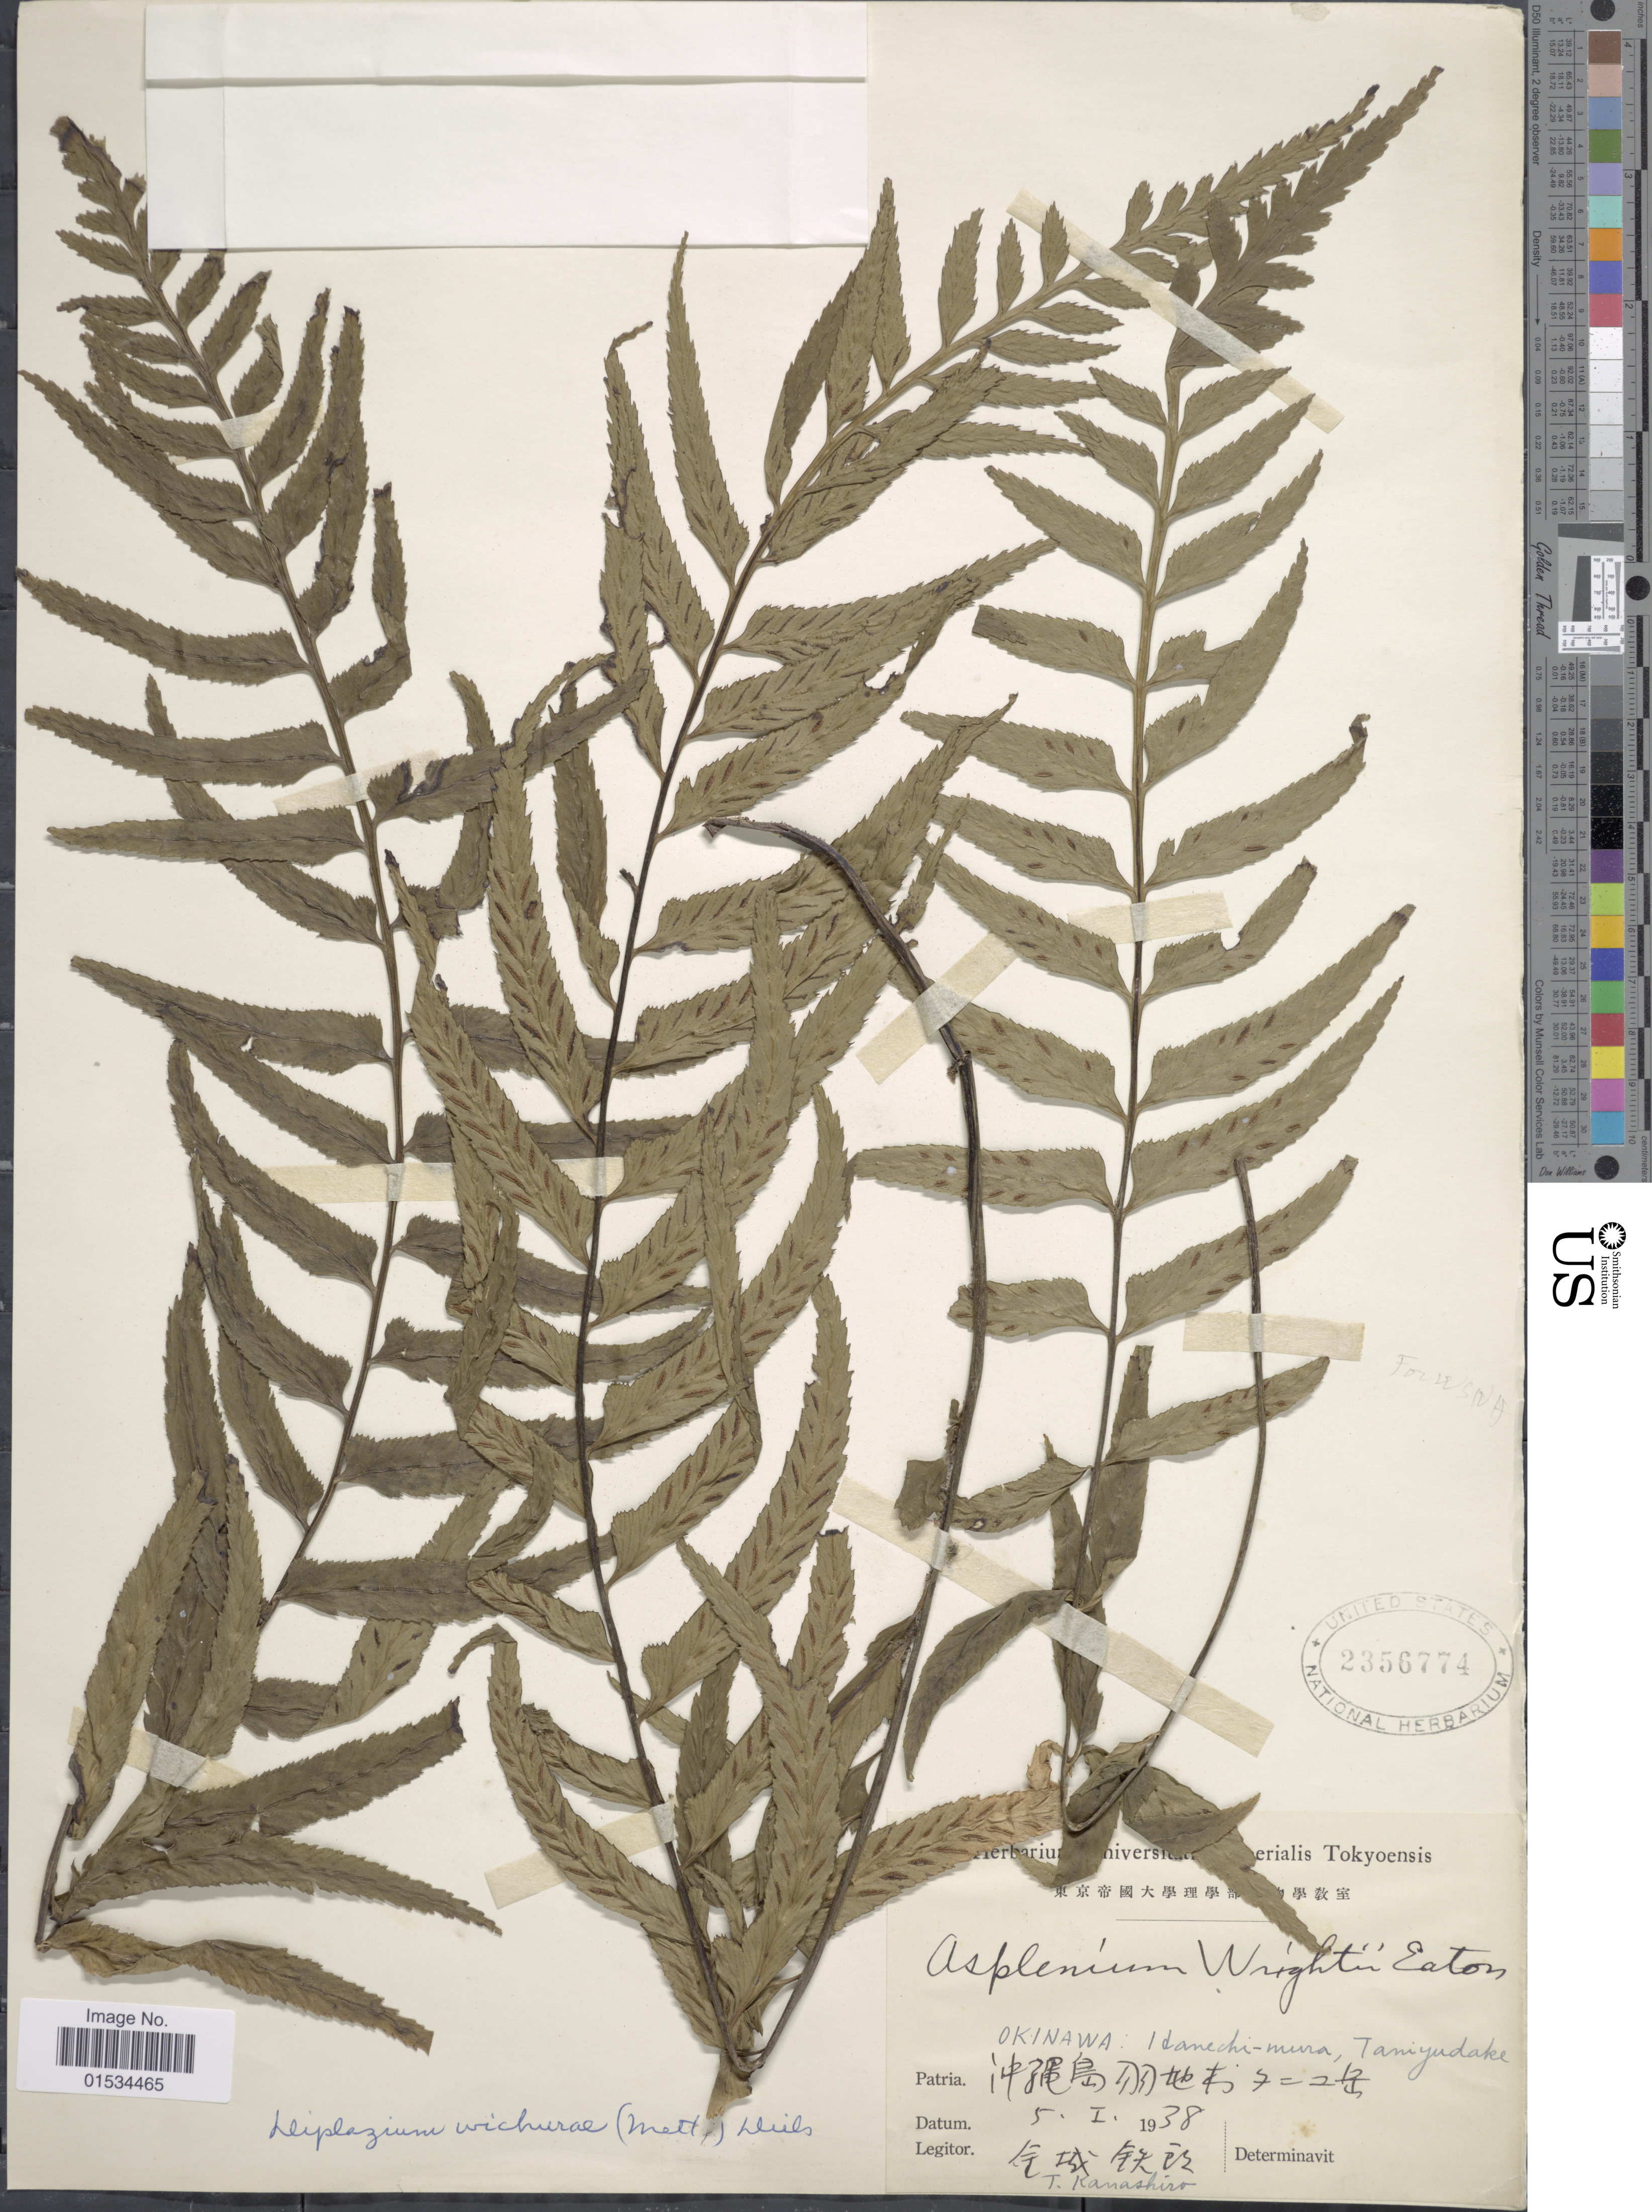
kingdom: Plantae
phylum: Tracheophyta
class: Polypodiopsida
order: Polypodiales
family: Athyriaceae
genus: Diplazium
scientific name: Diplazium wichurae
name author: (Mett.) Diels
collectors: T. Kanashiro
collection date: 1938-01-05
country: Japan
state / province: Okinawa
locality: Idanechi-mura, Taniyudake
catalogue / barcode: US 2356774